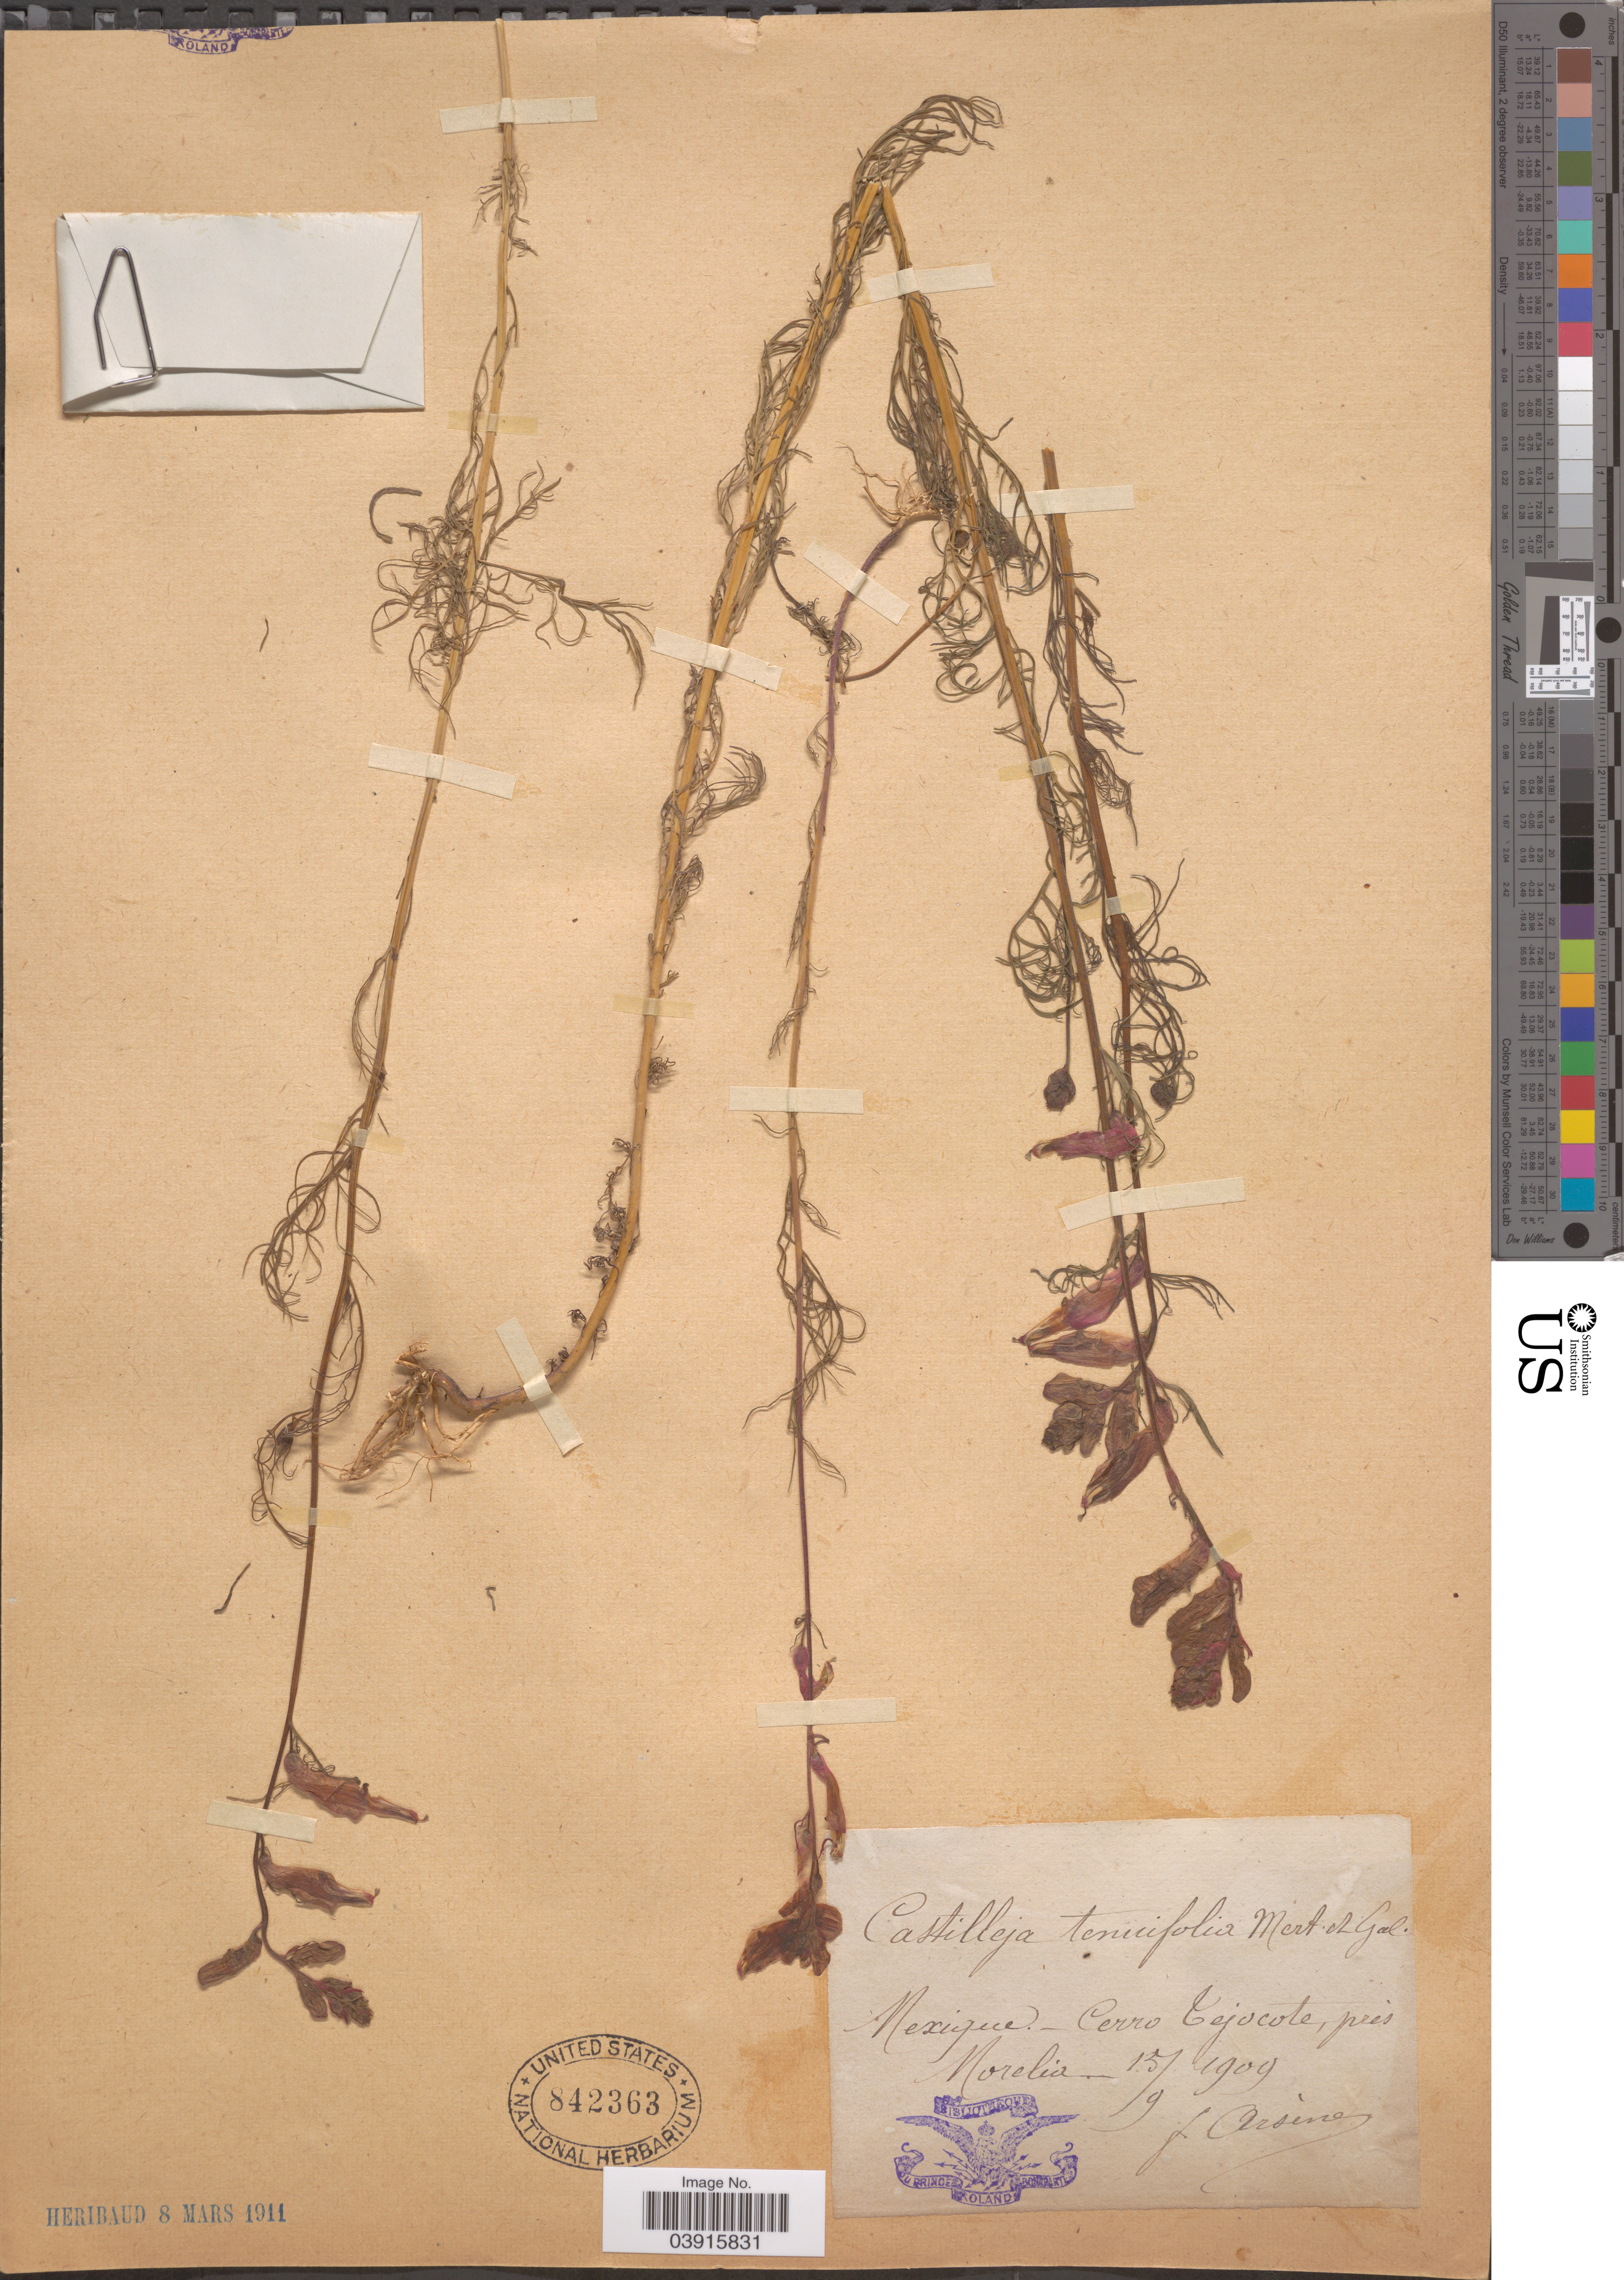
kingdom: Plantae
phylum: Tracheophyta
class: Magnoliopsida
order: Lamiales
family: Orobanchaceae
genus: Castilleja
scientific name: Castilleja tenuiflora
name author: Benth.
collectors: F. Arsène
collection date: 1909-09-15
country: Mexico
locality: Cerro Tejocote, prés Morelia.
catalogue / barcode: US 842363